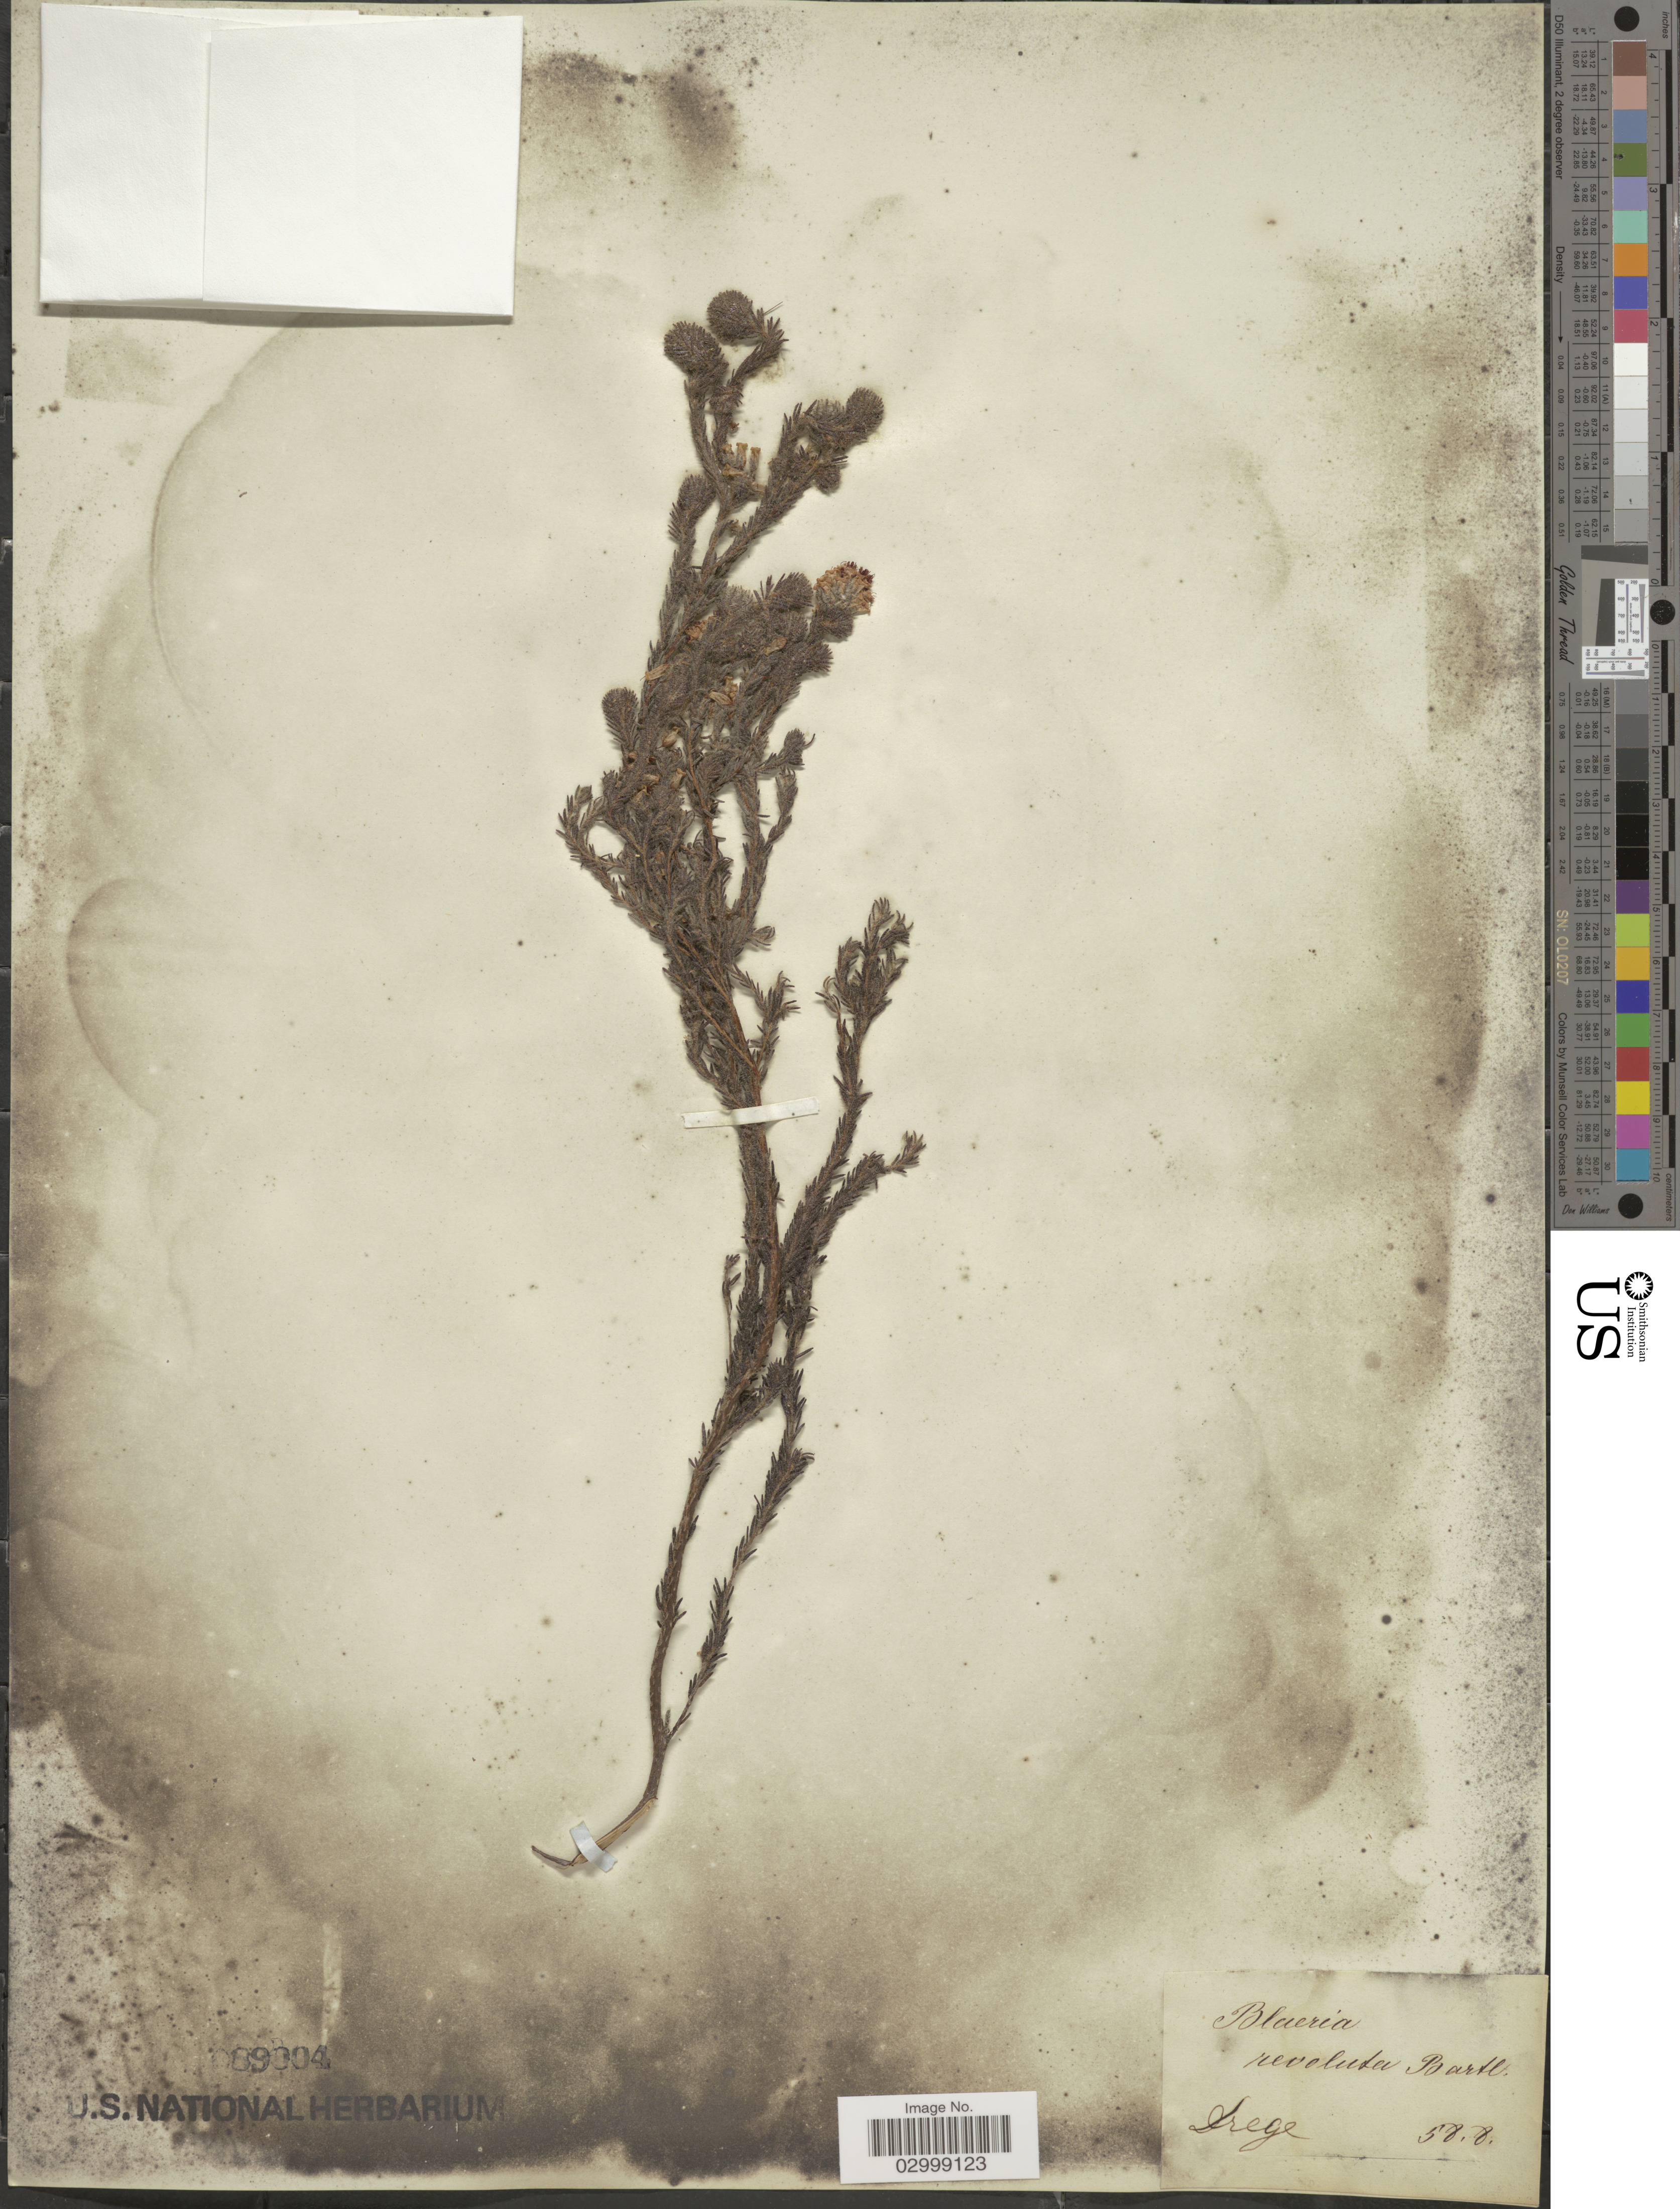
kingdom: Plantae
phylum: Tracheophyta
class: Magnoliopsida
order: Ericales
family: Ericaceae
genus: Blaeria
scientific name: Blaeria revoluta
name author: Bartl.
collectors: Drege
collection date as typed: Transcribed d/m/y: /5/58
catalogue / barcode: US 89004